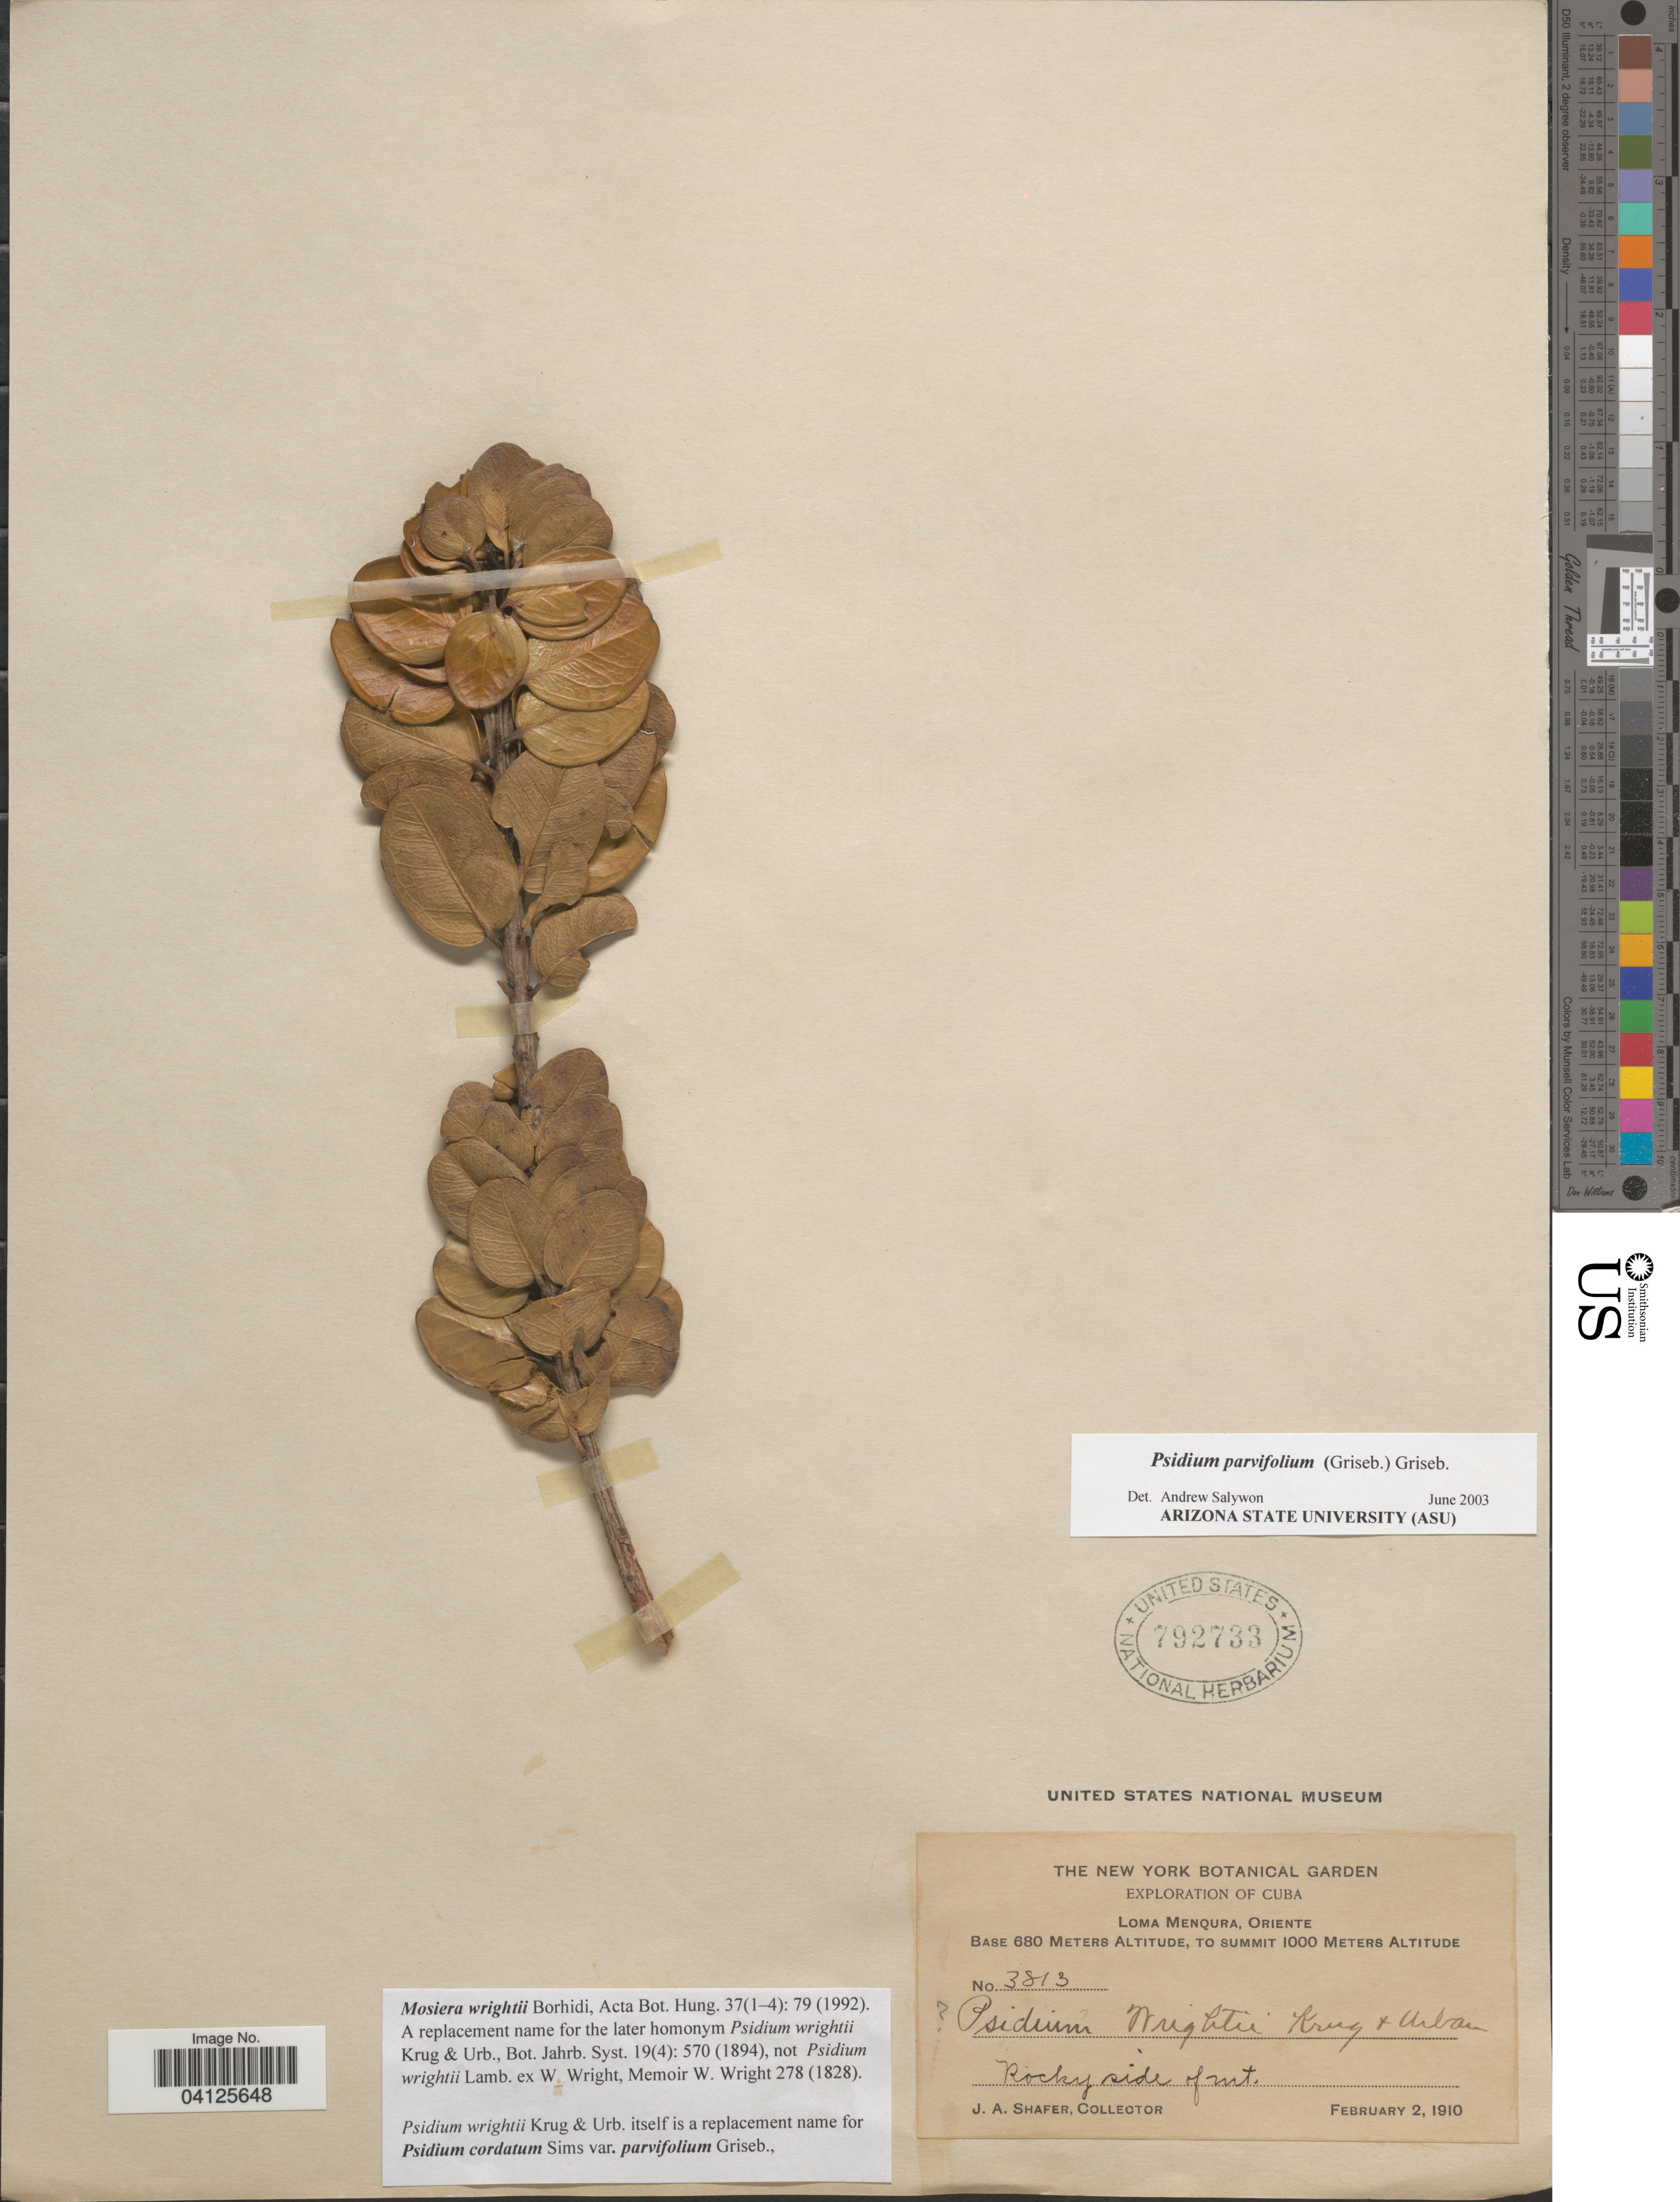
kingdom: Plantae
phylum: Tracheophyta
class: Magnoliopsida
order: Myrtales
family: Myrtaceae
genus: Psidium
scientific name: Psidium parvifolium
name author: Griseb.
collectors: J. A. Shafer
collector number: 3813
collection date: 1910-02-02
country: Cuba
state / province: Oriente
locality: Exploration of Cuba. Loma Menqura.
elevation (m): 680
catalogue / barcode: US 792733